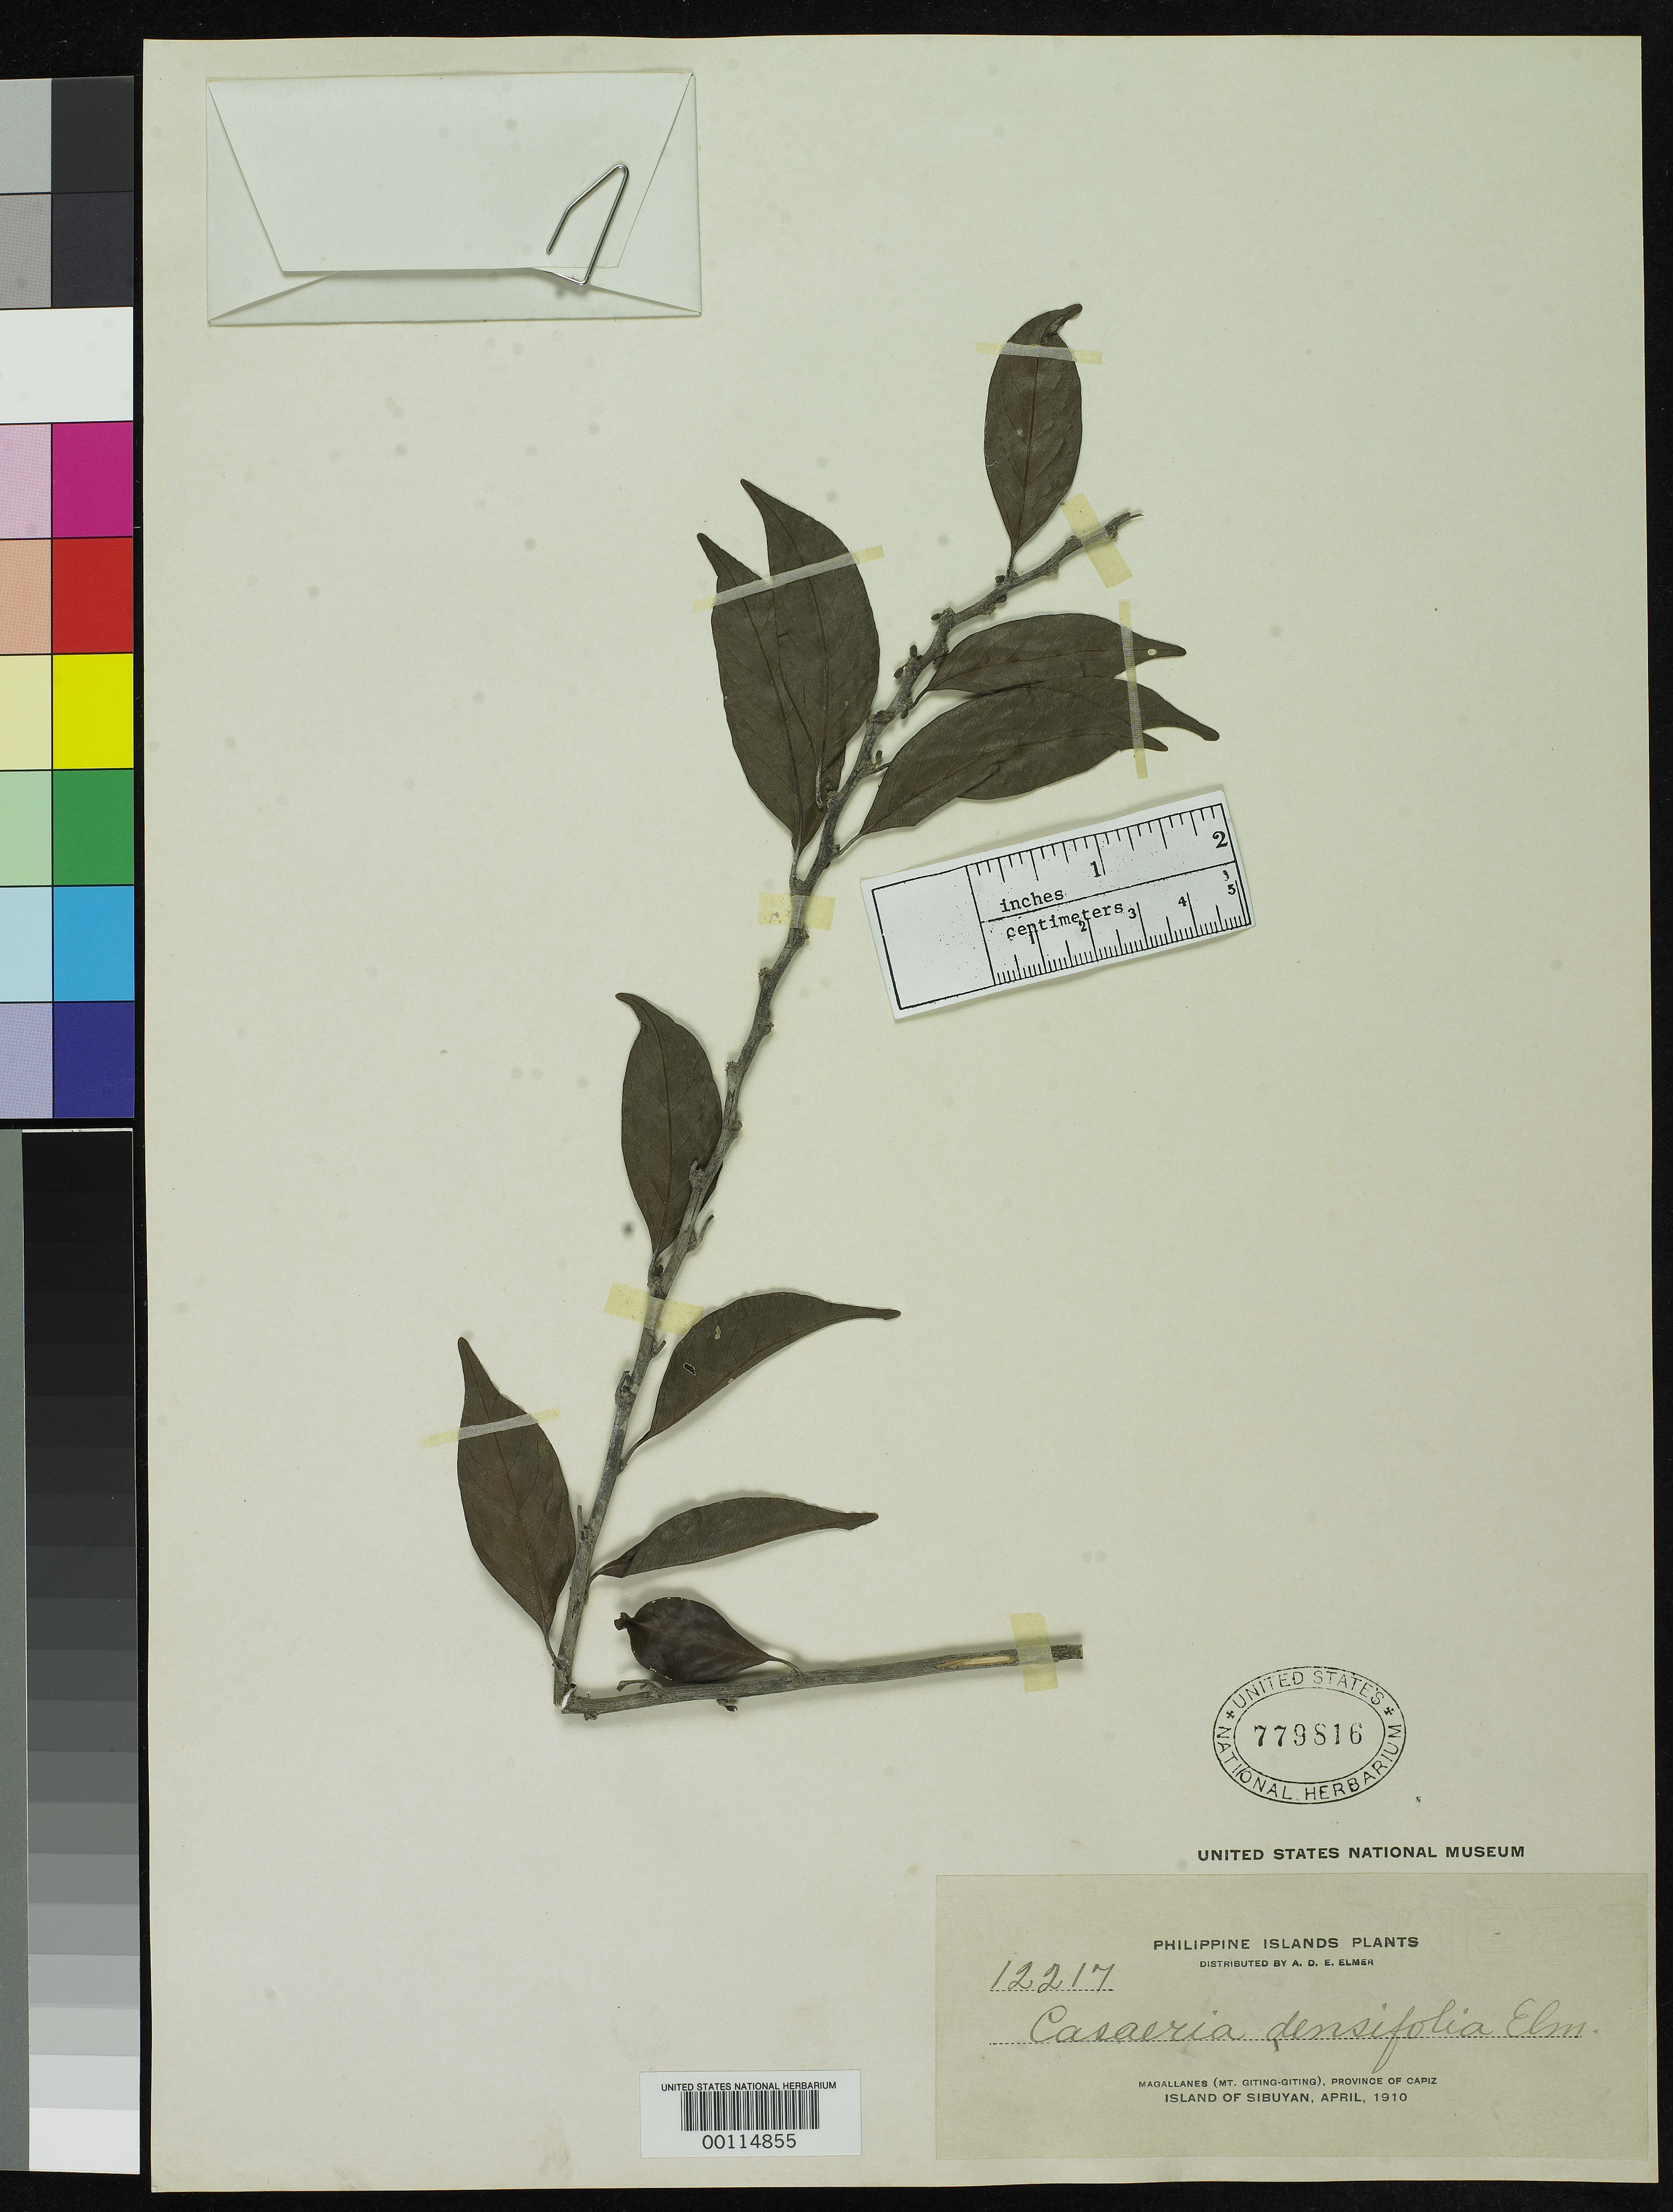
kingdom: Plantae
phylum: Tracheophyta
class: Magnoliopsida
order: Malpighiales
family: Salicaceae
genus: Casearia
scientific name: Casearia densifolia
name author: Elmer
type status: Isotype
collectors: A. D. E. Elmer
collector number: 12217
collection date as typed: Apr 1919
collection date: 1919-04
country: Philippines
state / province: Mimaropa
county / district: Romblon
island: Sibuyan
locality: Magallanes, Mt. Giting-Giting.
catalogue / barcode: US 779816